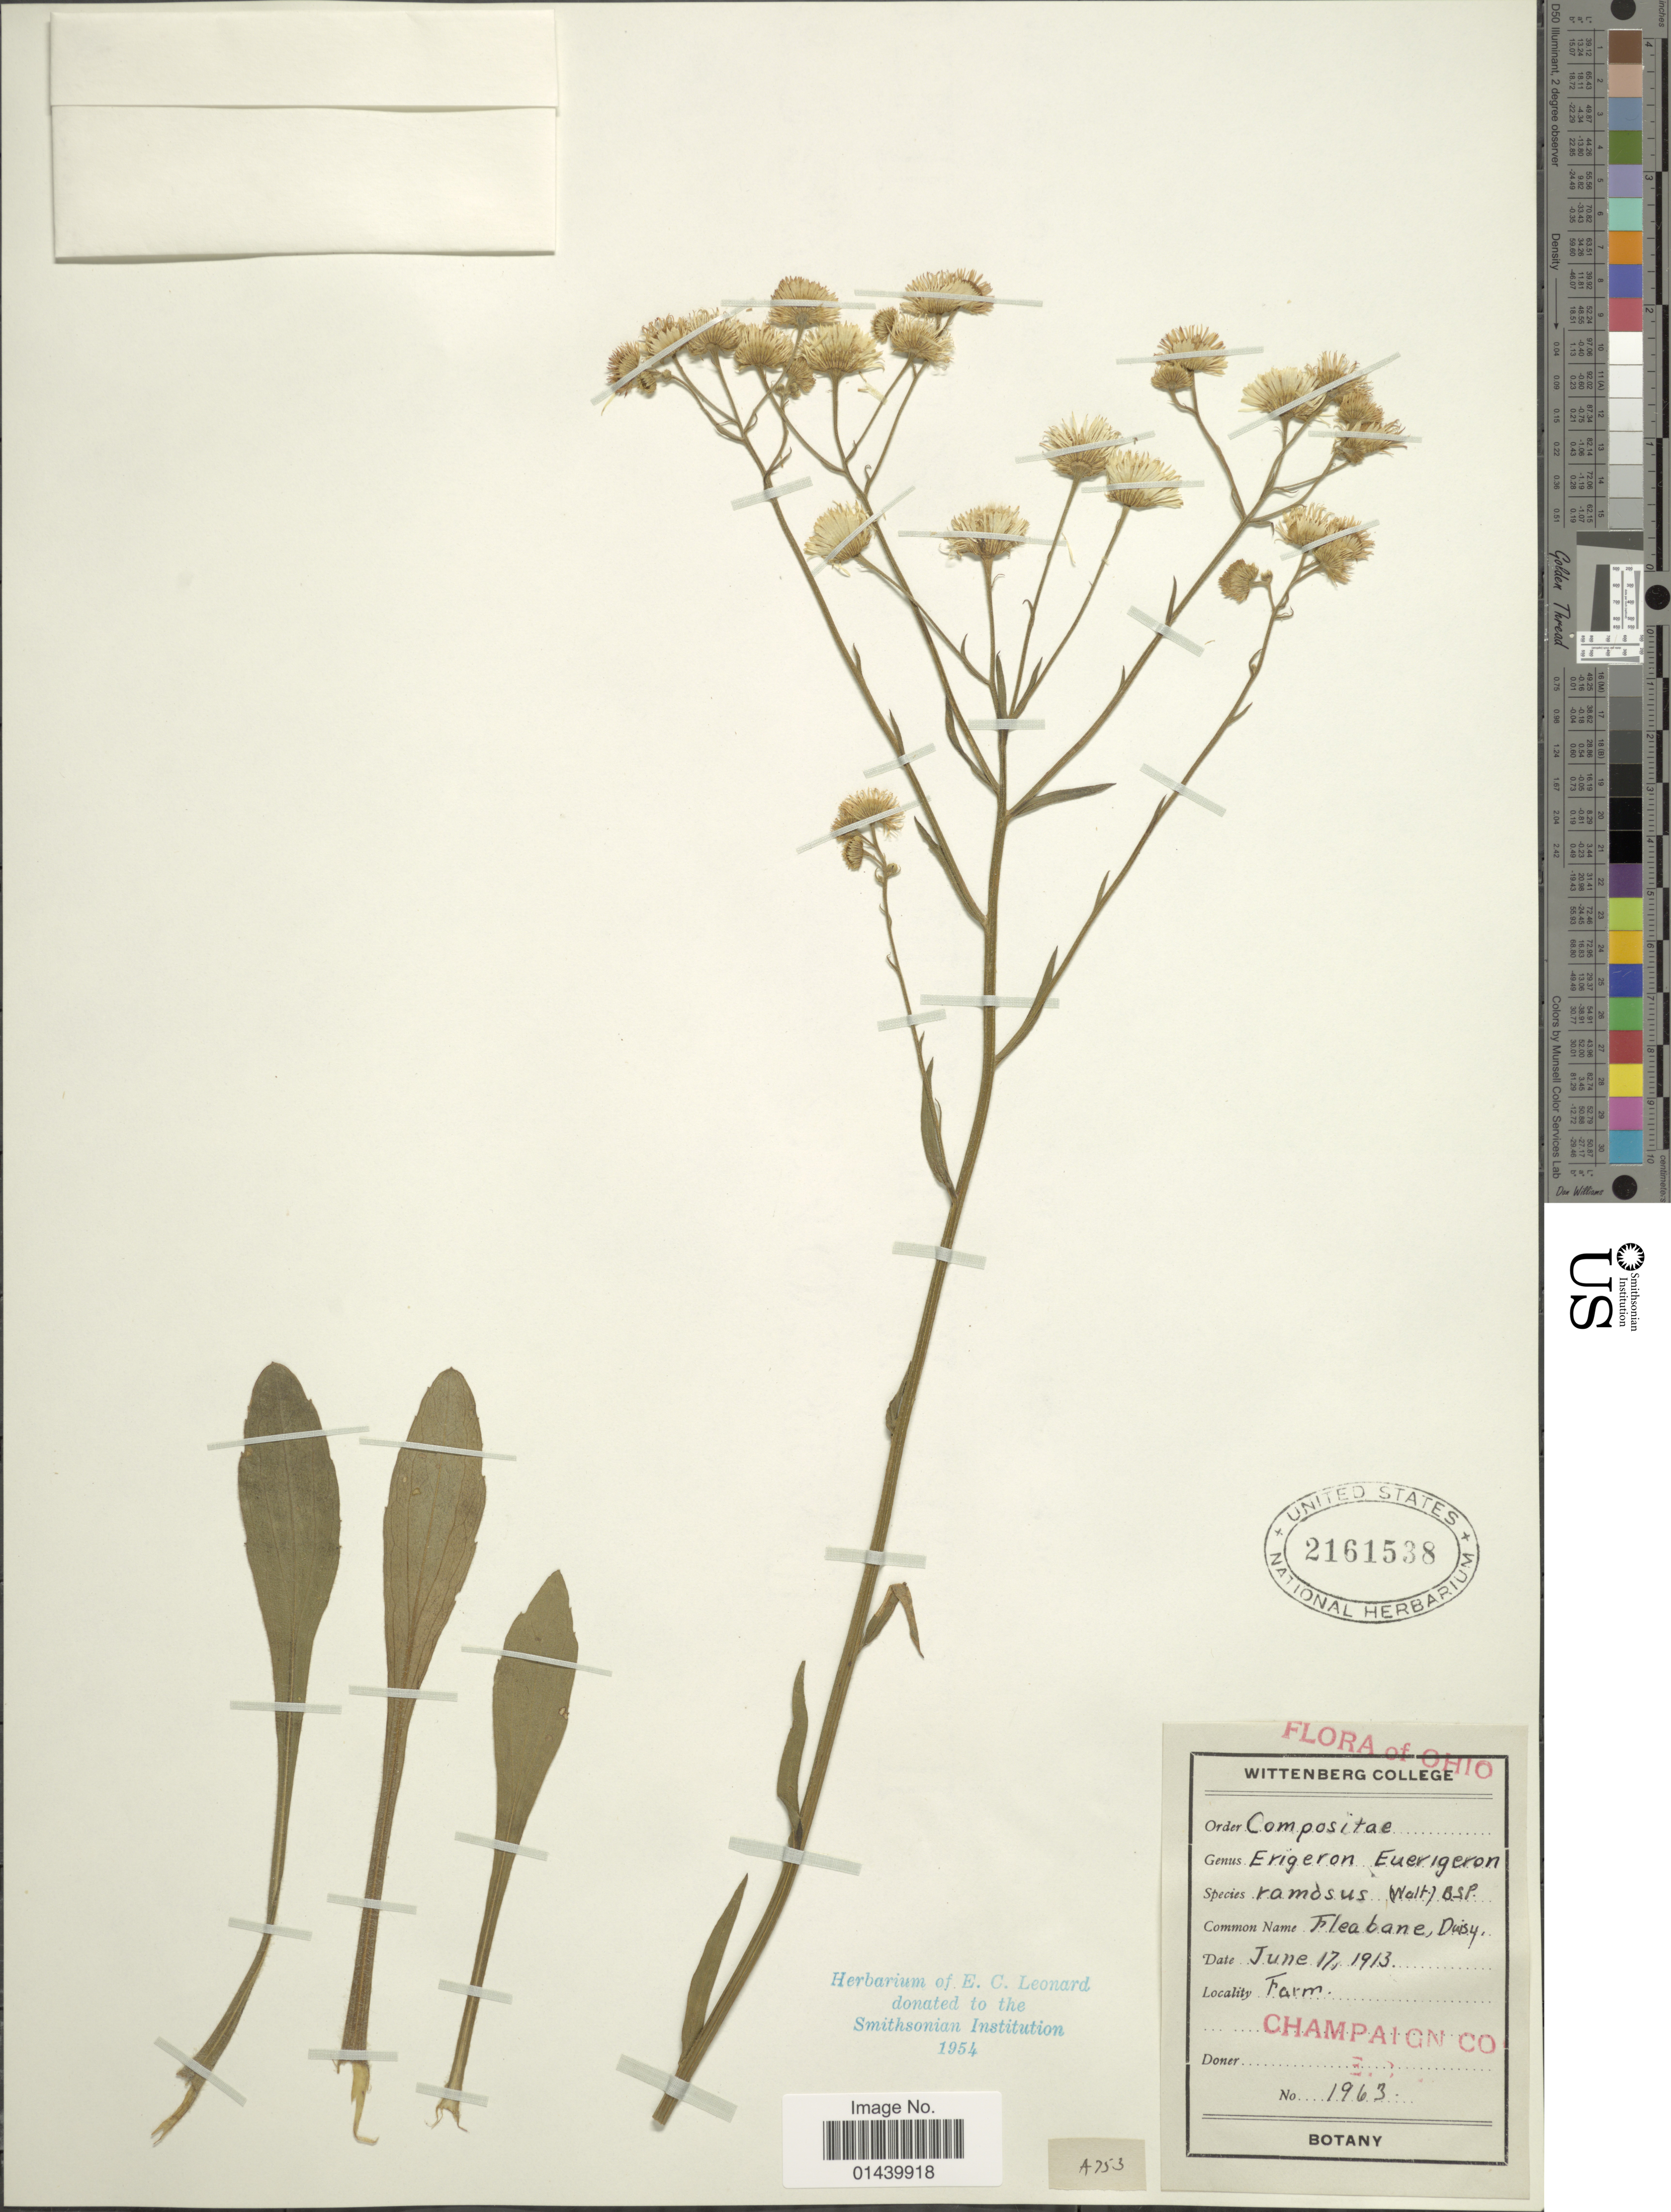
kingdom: Plantae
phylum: Tracheophyta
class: Magnoliopsida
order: Asterales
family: Asteraceae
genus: Erigeron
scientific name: Erigeron strigosus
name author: Muhl. ex Willd.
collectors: E. C. Leonard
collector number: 1963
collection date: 1913-06-17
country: United States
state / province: Ohio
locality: Farm, Champaign Co.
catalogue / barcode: US 2161538